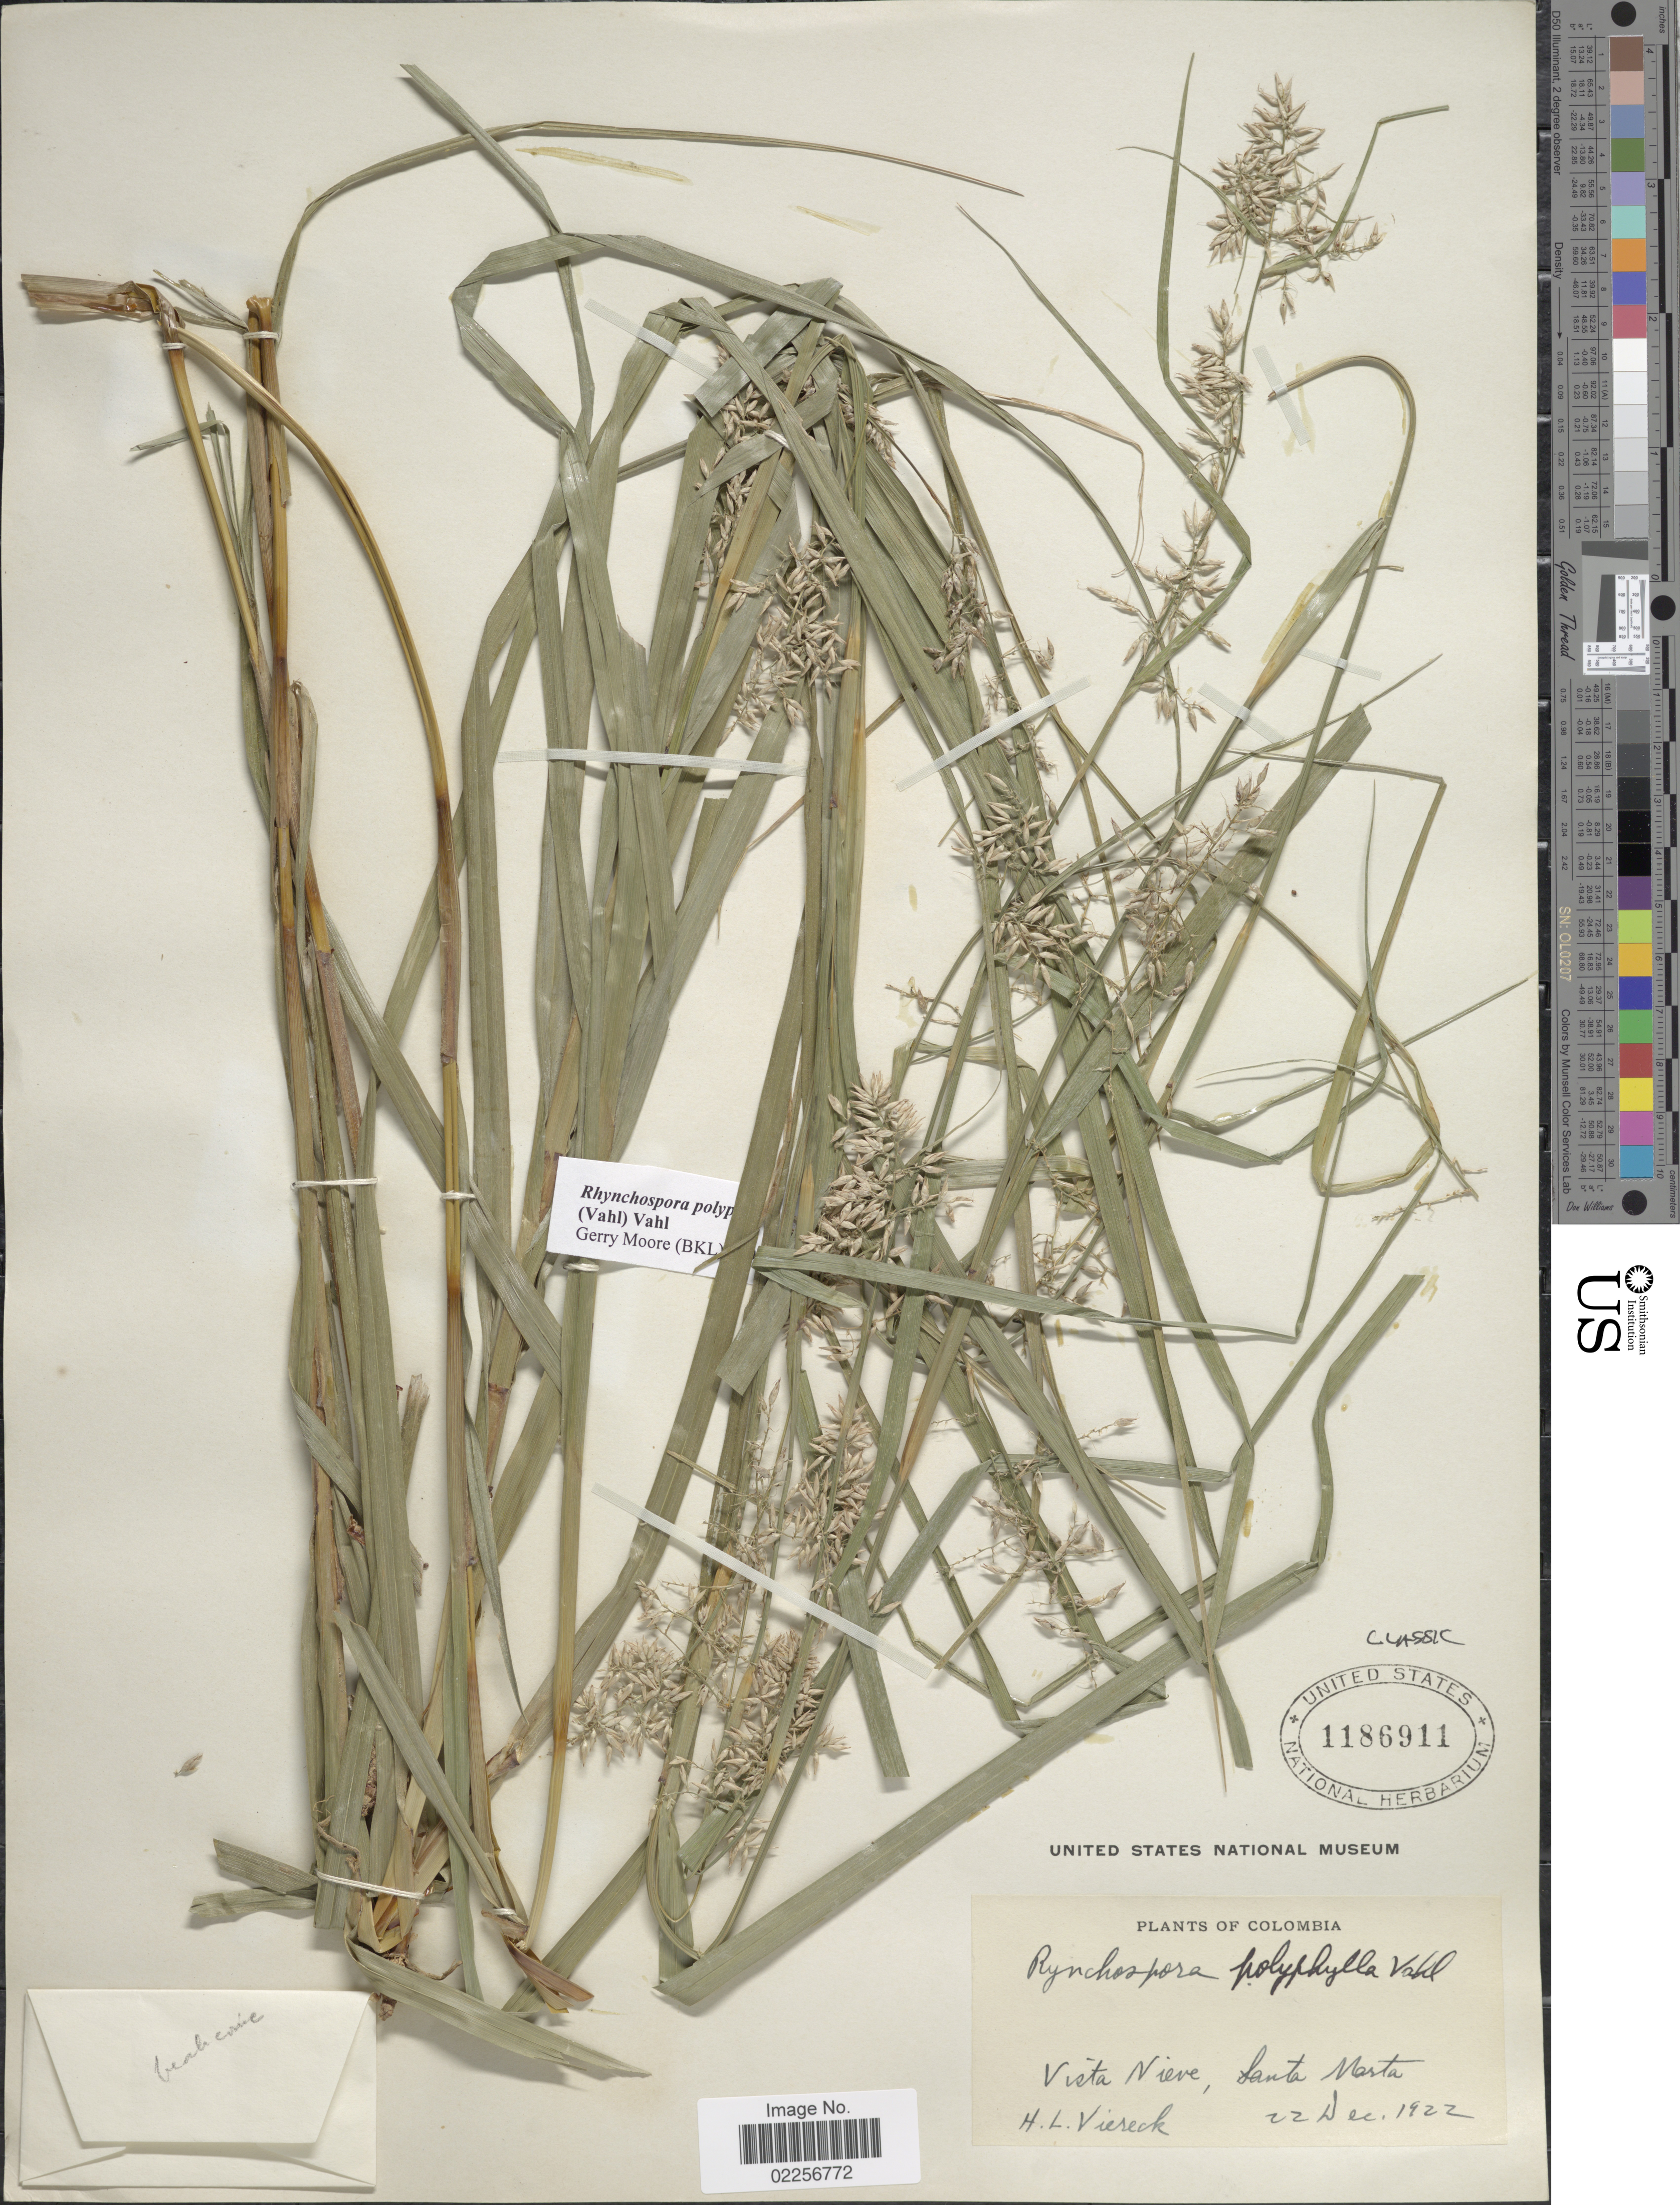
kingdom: Plantae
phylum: Tracheophyta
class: Liliopsida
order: Poales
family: Cyperaceae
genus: Rhynchospora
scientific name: Rhynchospora polyphylla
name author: (Vahl) Vahl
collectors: H. L. Viereck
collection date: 1922-12-22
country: Colombia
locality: Vista Nieve, Santa Marta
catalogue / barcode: US 1186911